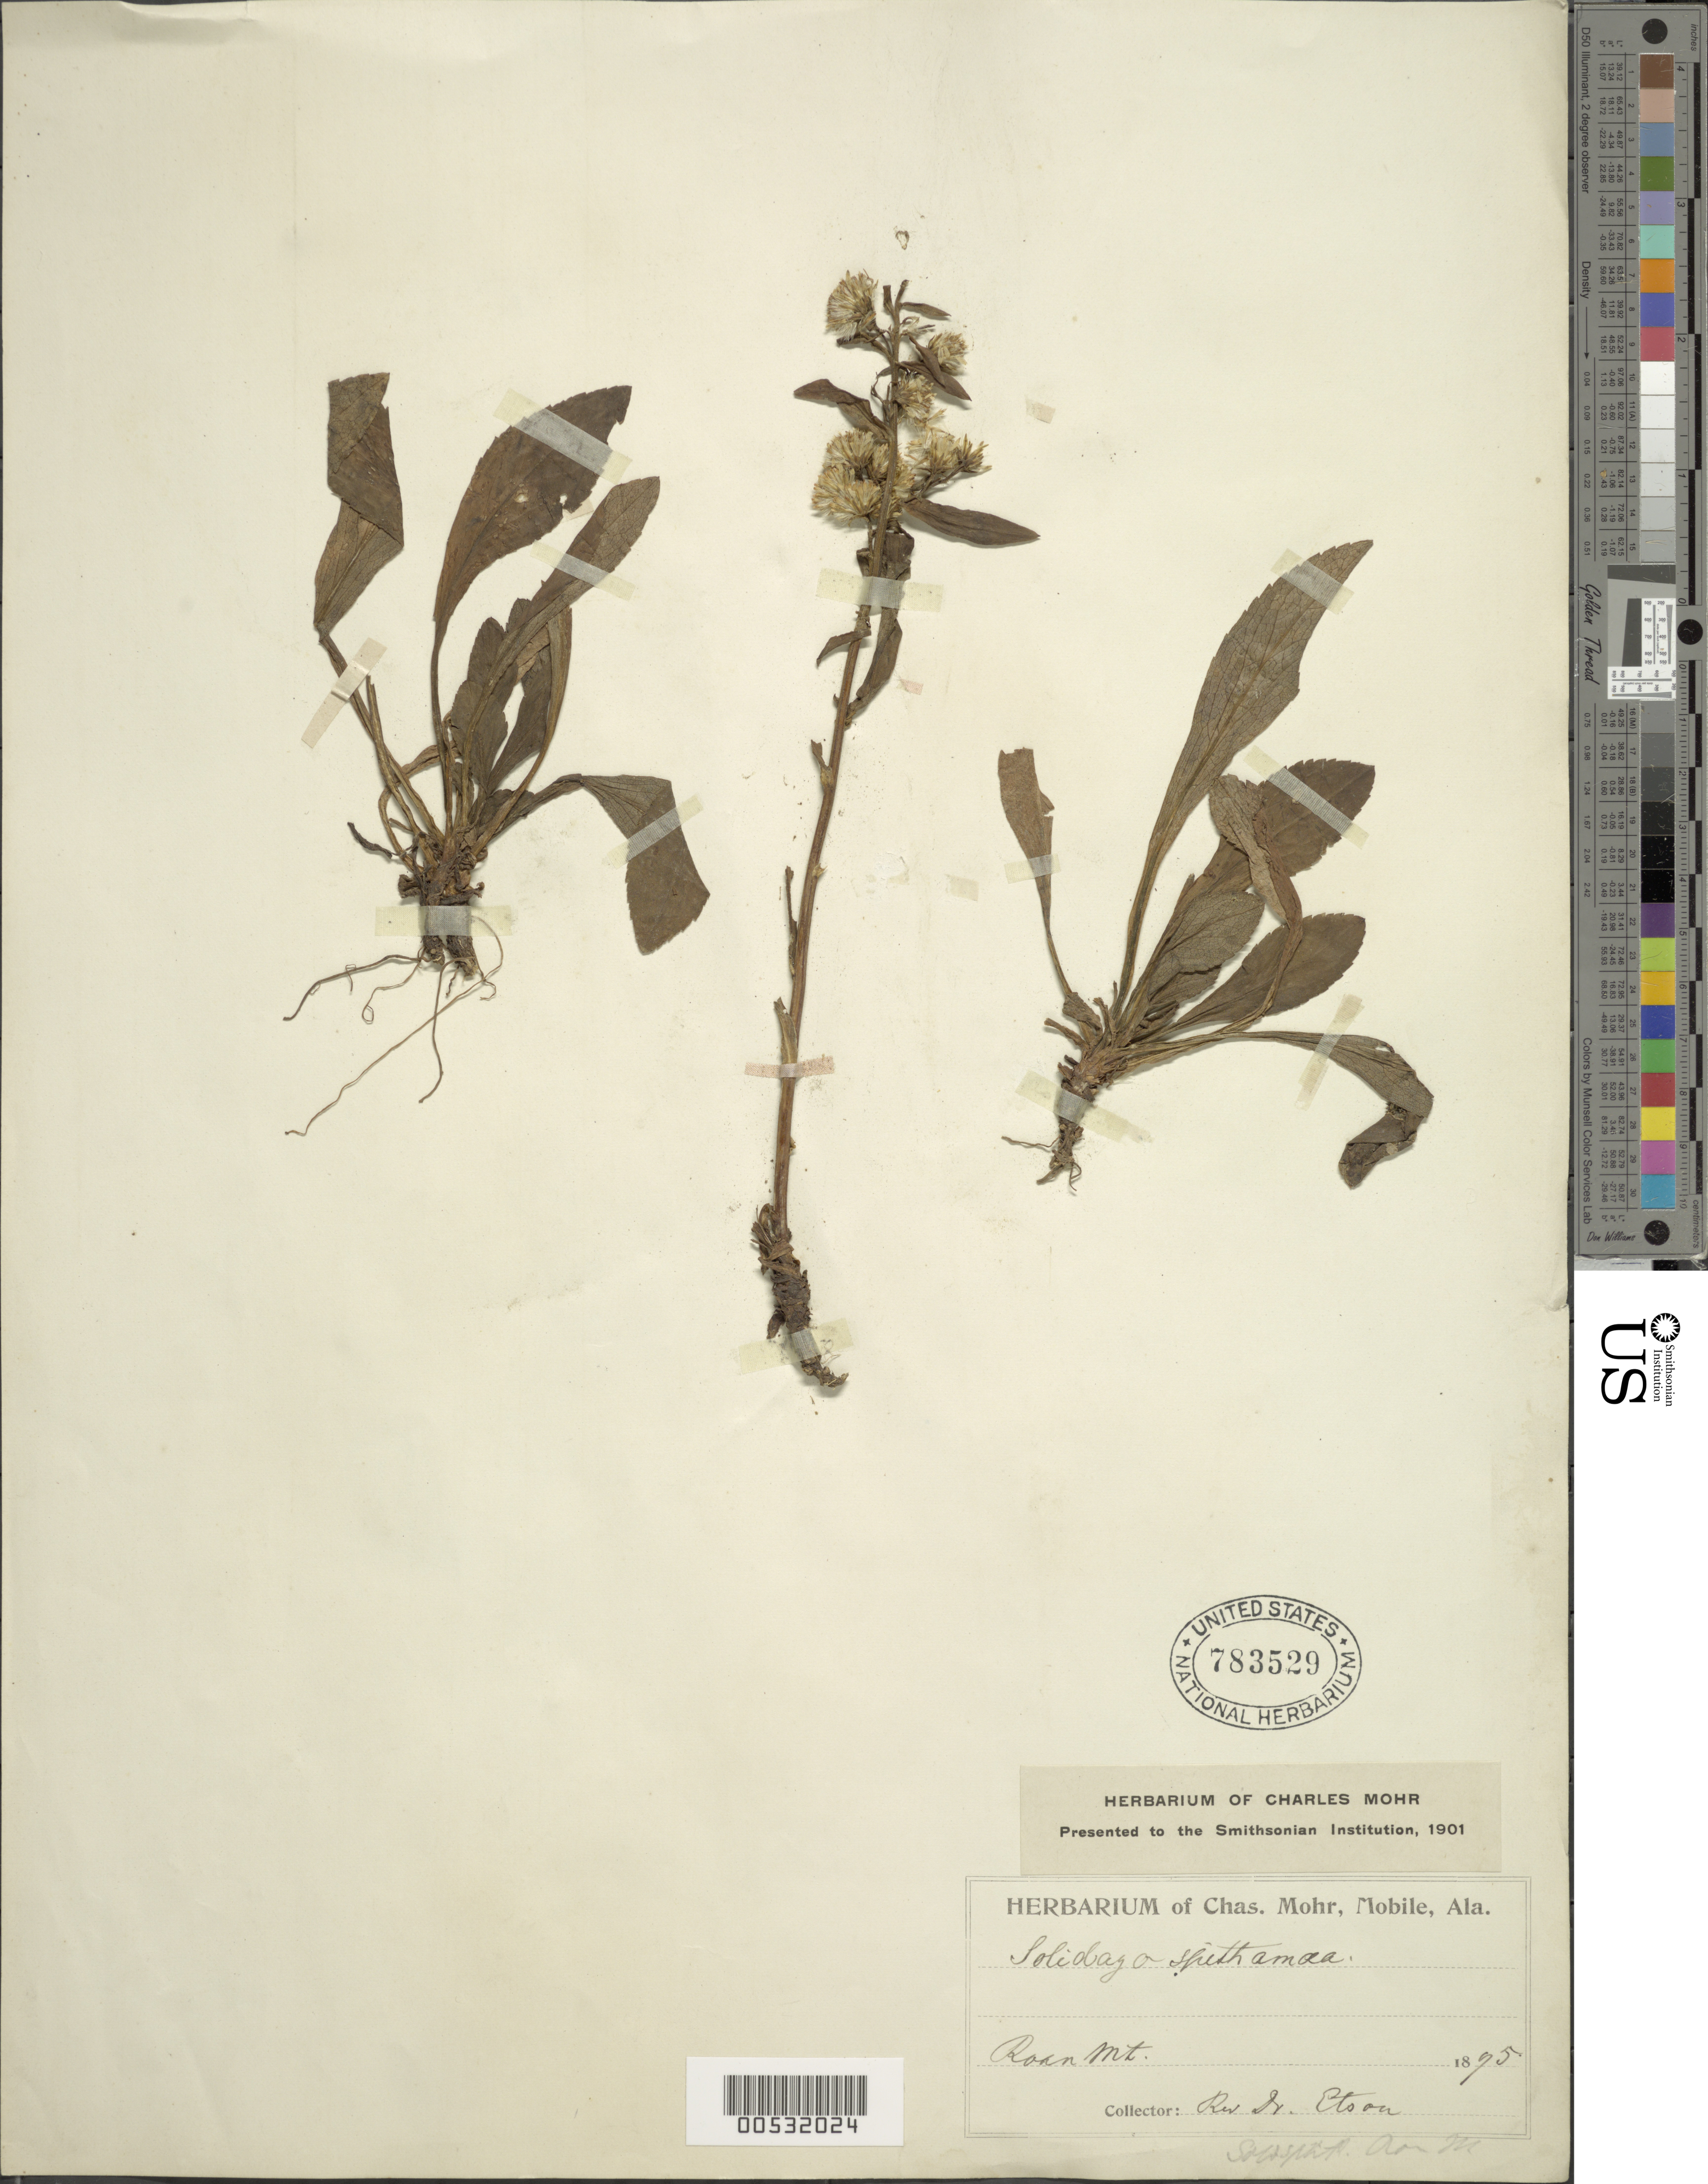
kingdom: Plantae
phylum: Tracheophyta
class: Magnoliopsida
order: Asterales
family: Asteraceae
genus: Solidago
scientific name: Solidago spithamaea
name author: M.A. Curtis ex A. Gray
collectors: -. Etson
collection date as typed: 1895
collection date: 1895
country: United States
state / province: North Carolina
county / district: Mitchell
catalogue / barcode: US 783529